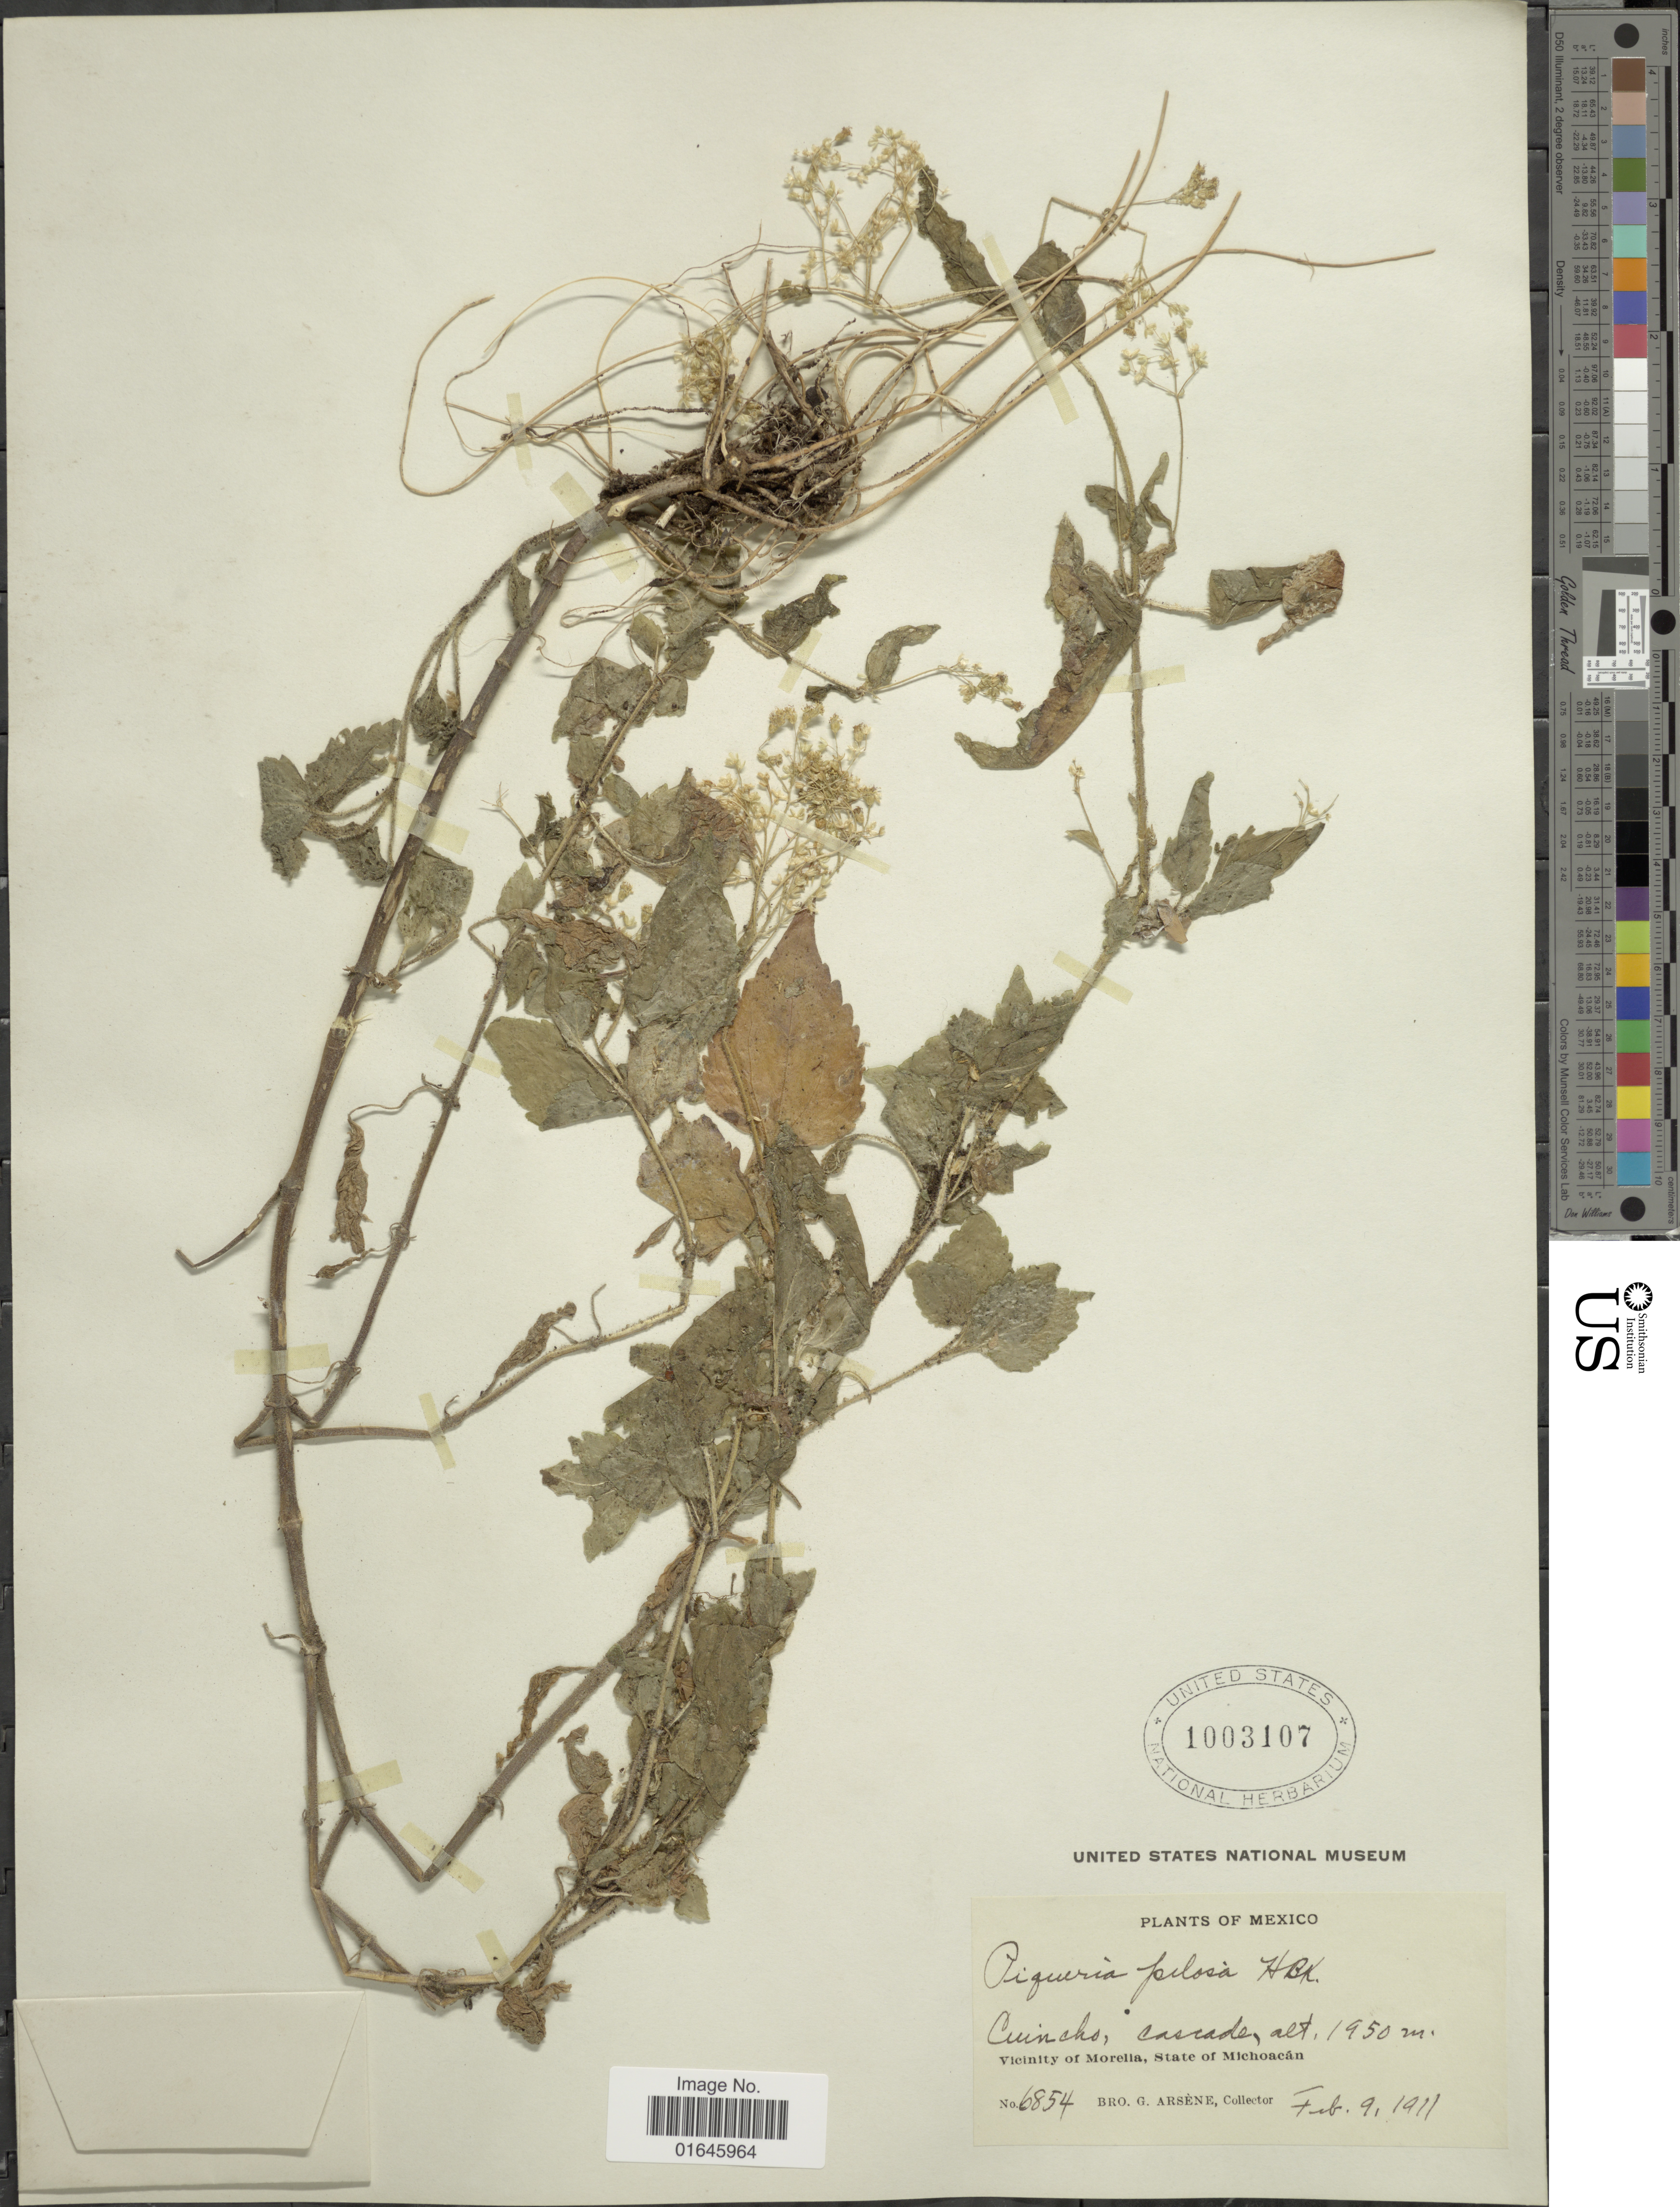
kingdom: Plantae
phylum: Tracheophyta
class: Magnoliopsida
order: Asterales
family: Asteraceae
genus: Piqueria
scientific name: Piqueria pilosa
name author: Kunth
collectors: Bro. G. Arsène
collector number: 6854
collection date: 1911-02-09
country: Mexico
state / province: Michoacán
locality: Cuincho, cascade, Vicinity of Morelia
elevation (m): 1950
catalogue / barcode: US 1003107